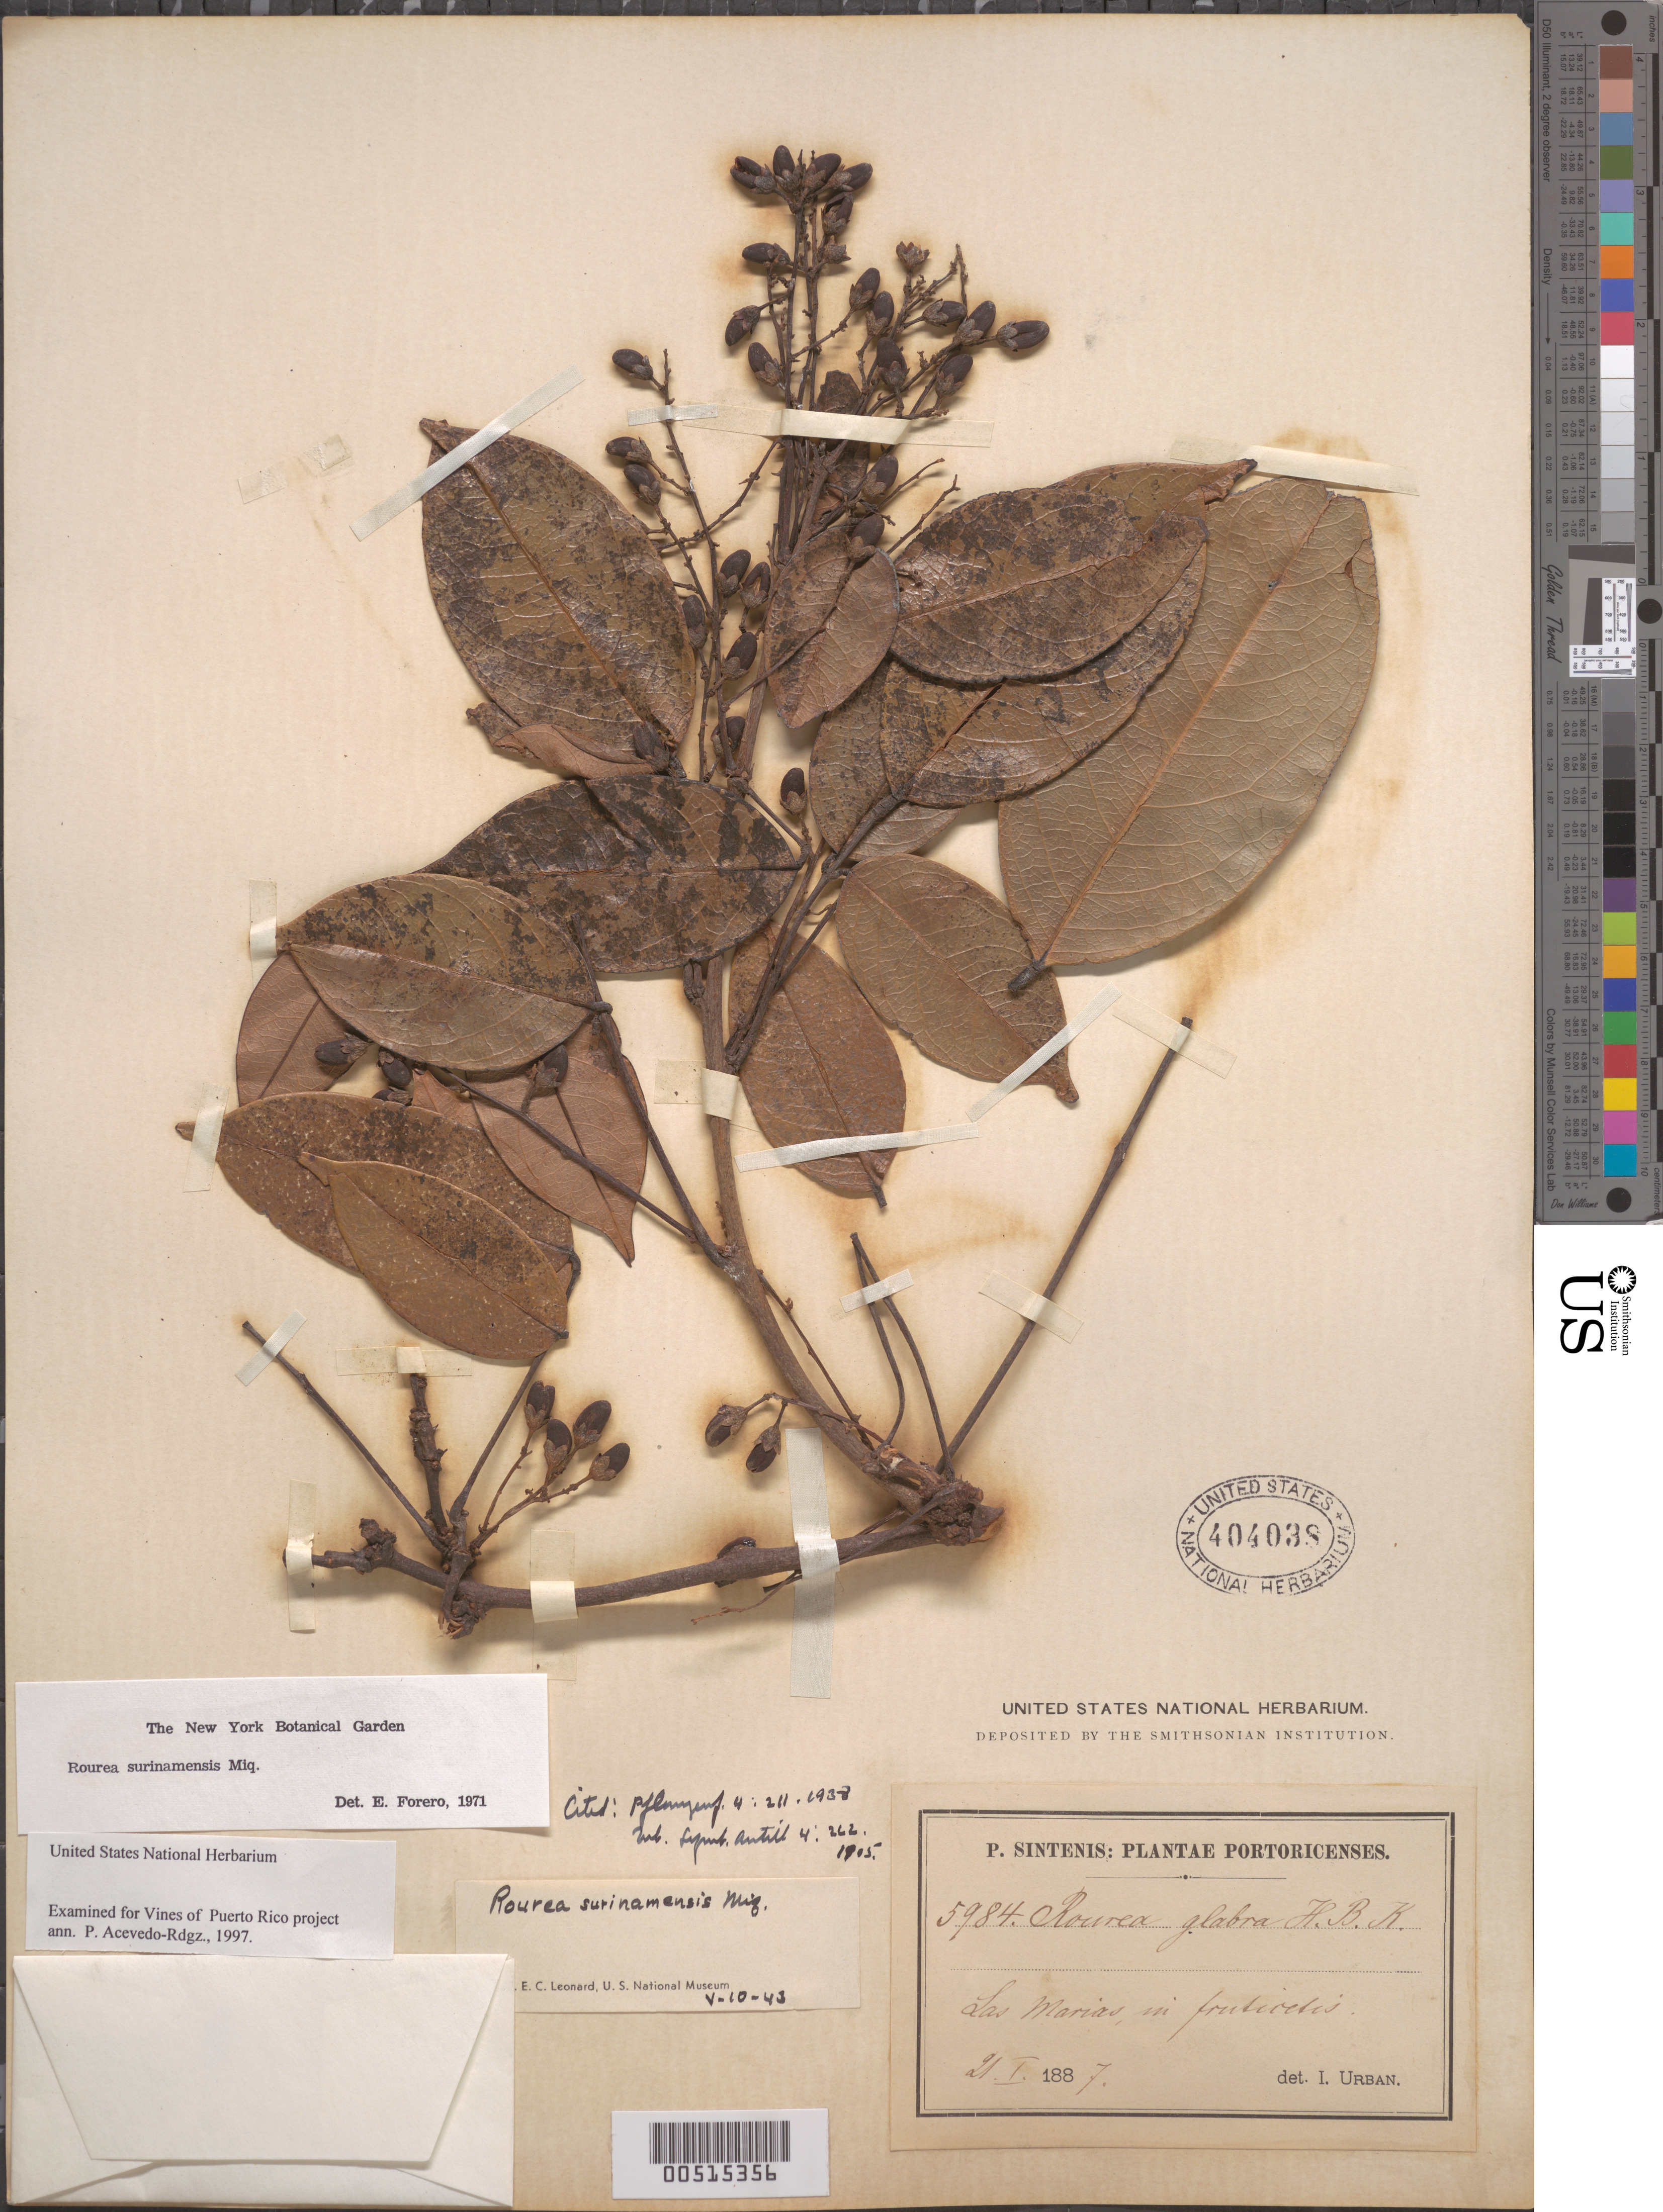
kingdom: Plantae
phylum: Tracheophyta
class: Magnoliopsida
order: Oxalidales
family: Connaraceae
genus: Rourea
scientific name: Rourea surinamensis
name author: Miq.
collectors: P. Sintenis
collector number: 5984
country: Puerto Rico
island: Greater Antilles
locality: Las Marias. In fruticetis.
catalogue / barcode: US 404038